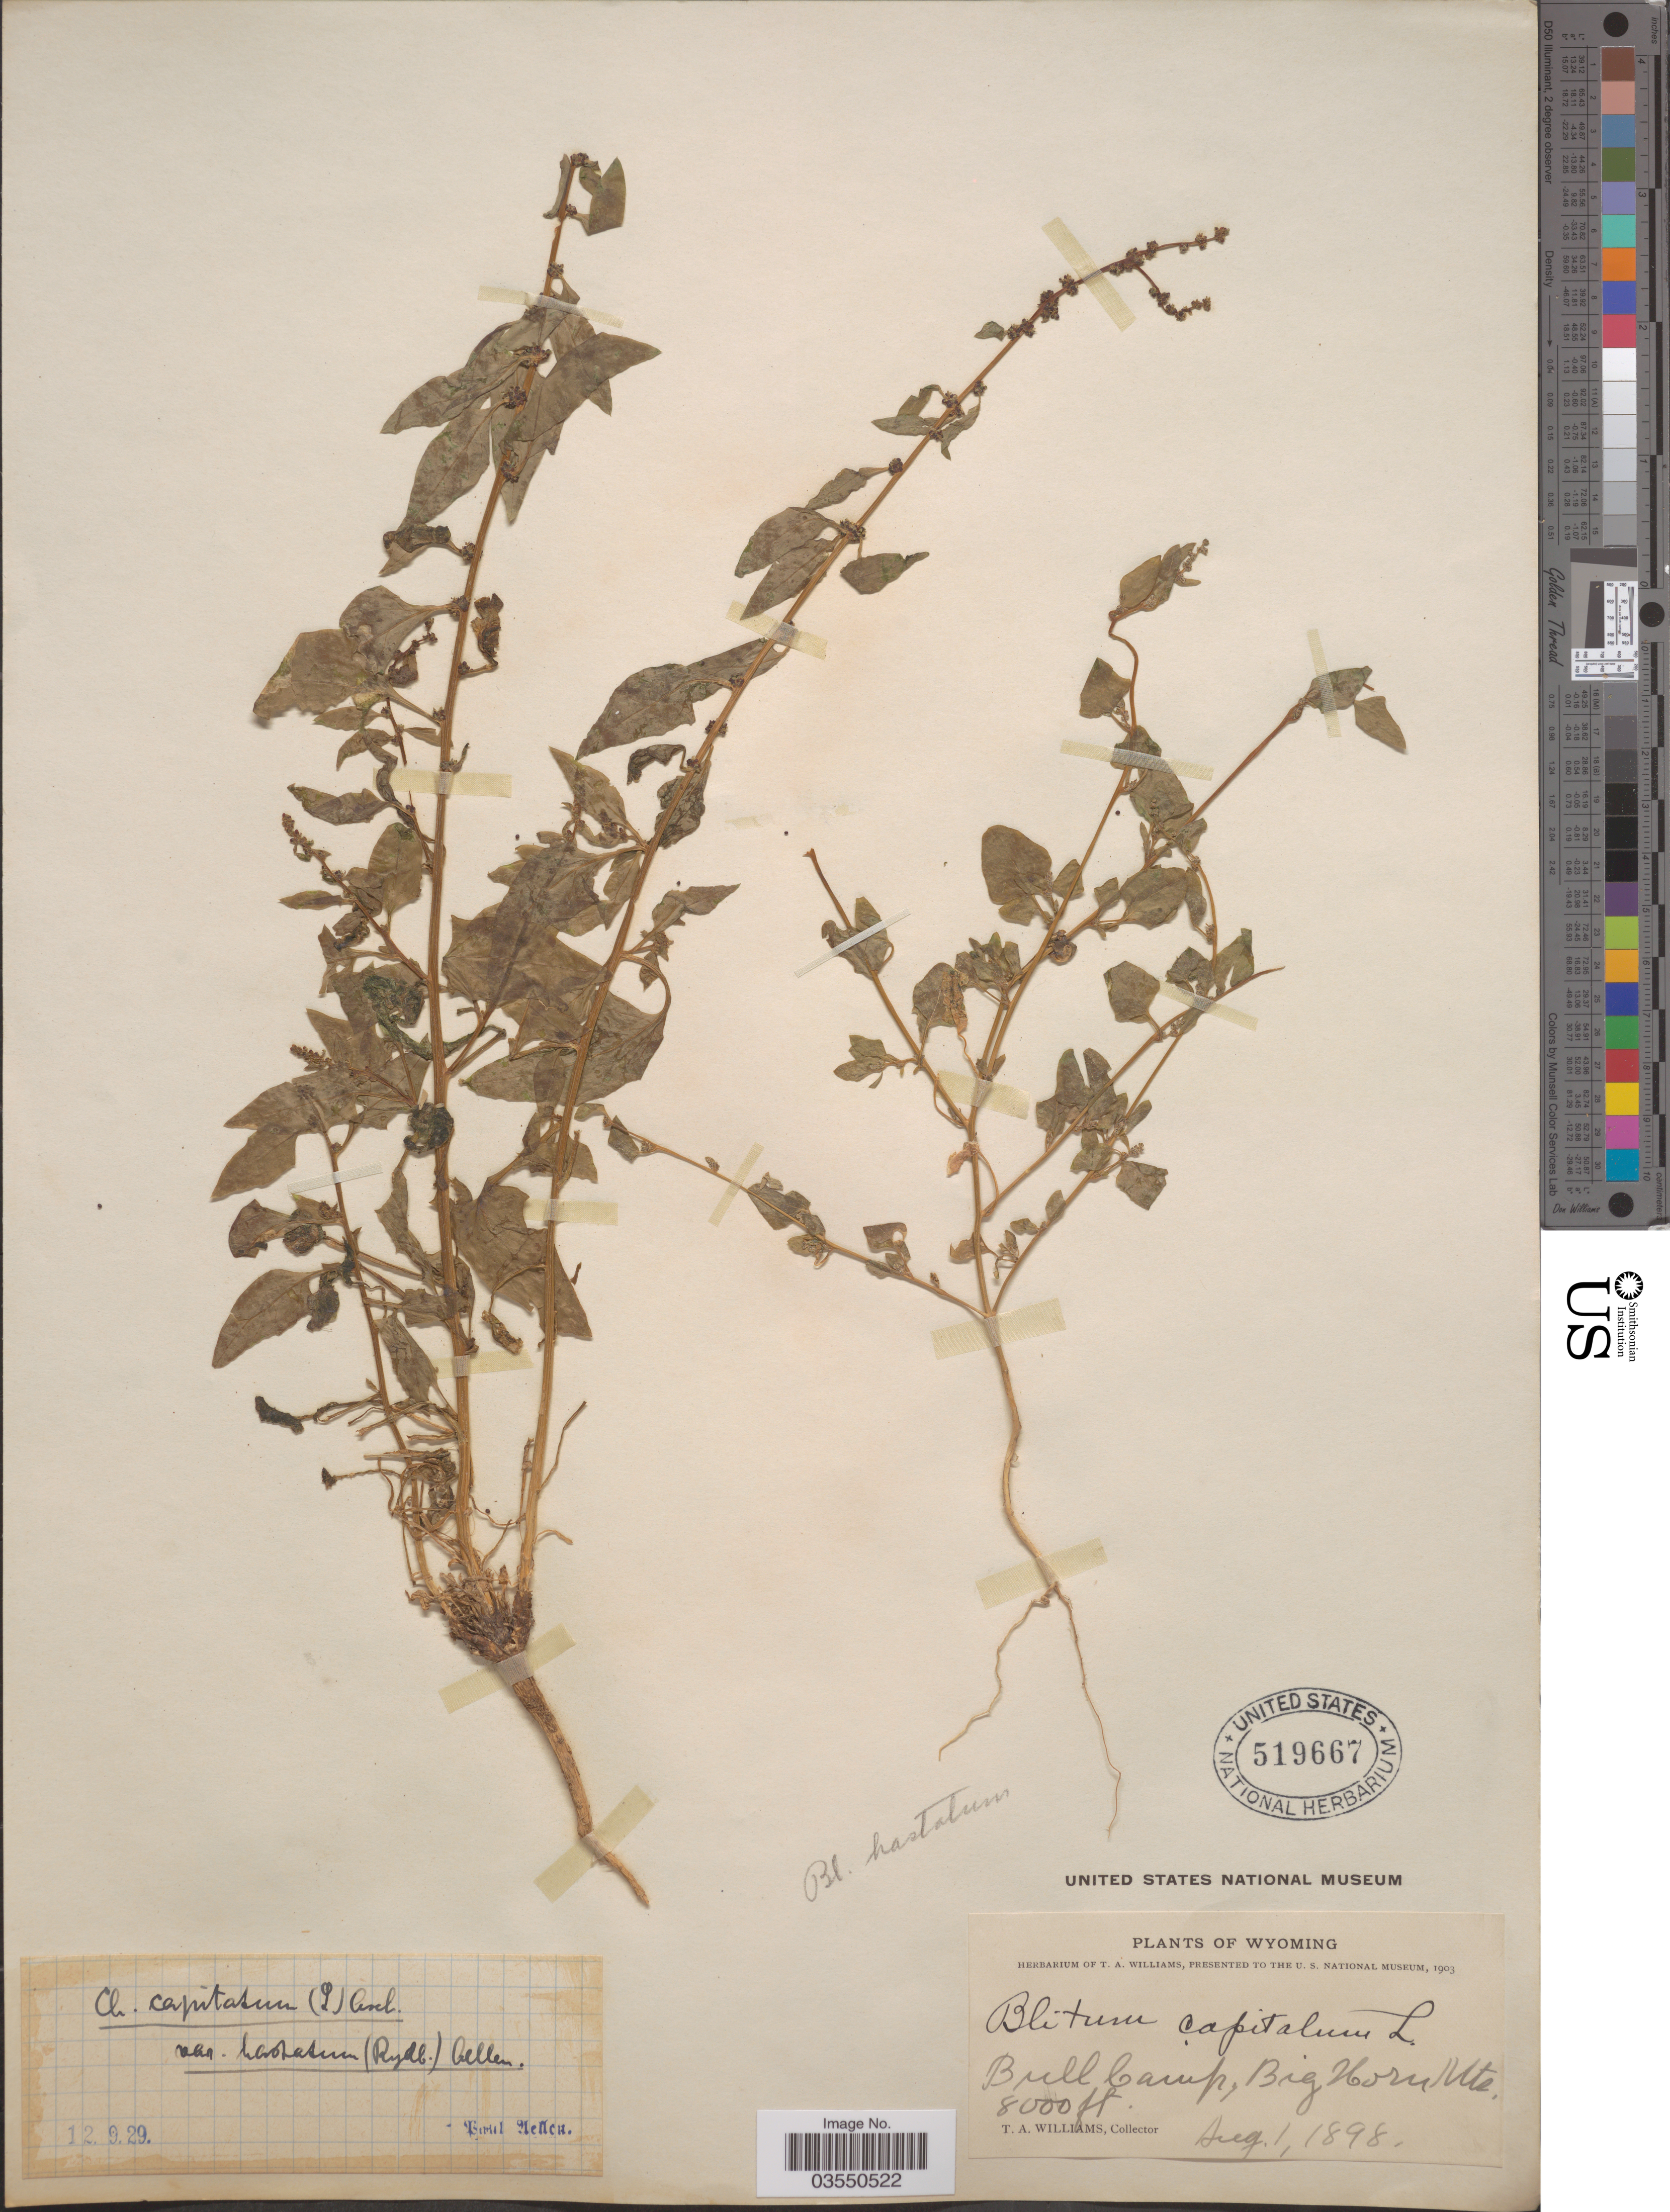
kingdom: Plantae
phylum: Tracheophyta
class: Magnoliopsida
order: Caryophyllales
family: Amaranthaceae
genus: Blitum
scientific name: Blitum hastatum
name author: Rydb.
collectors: T. Williams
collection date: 1898-08-01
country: United States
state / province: Wyoming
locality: Bull Camp, Big Horn Mts.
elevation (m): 2438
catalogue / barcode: US 519667